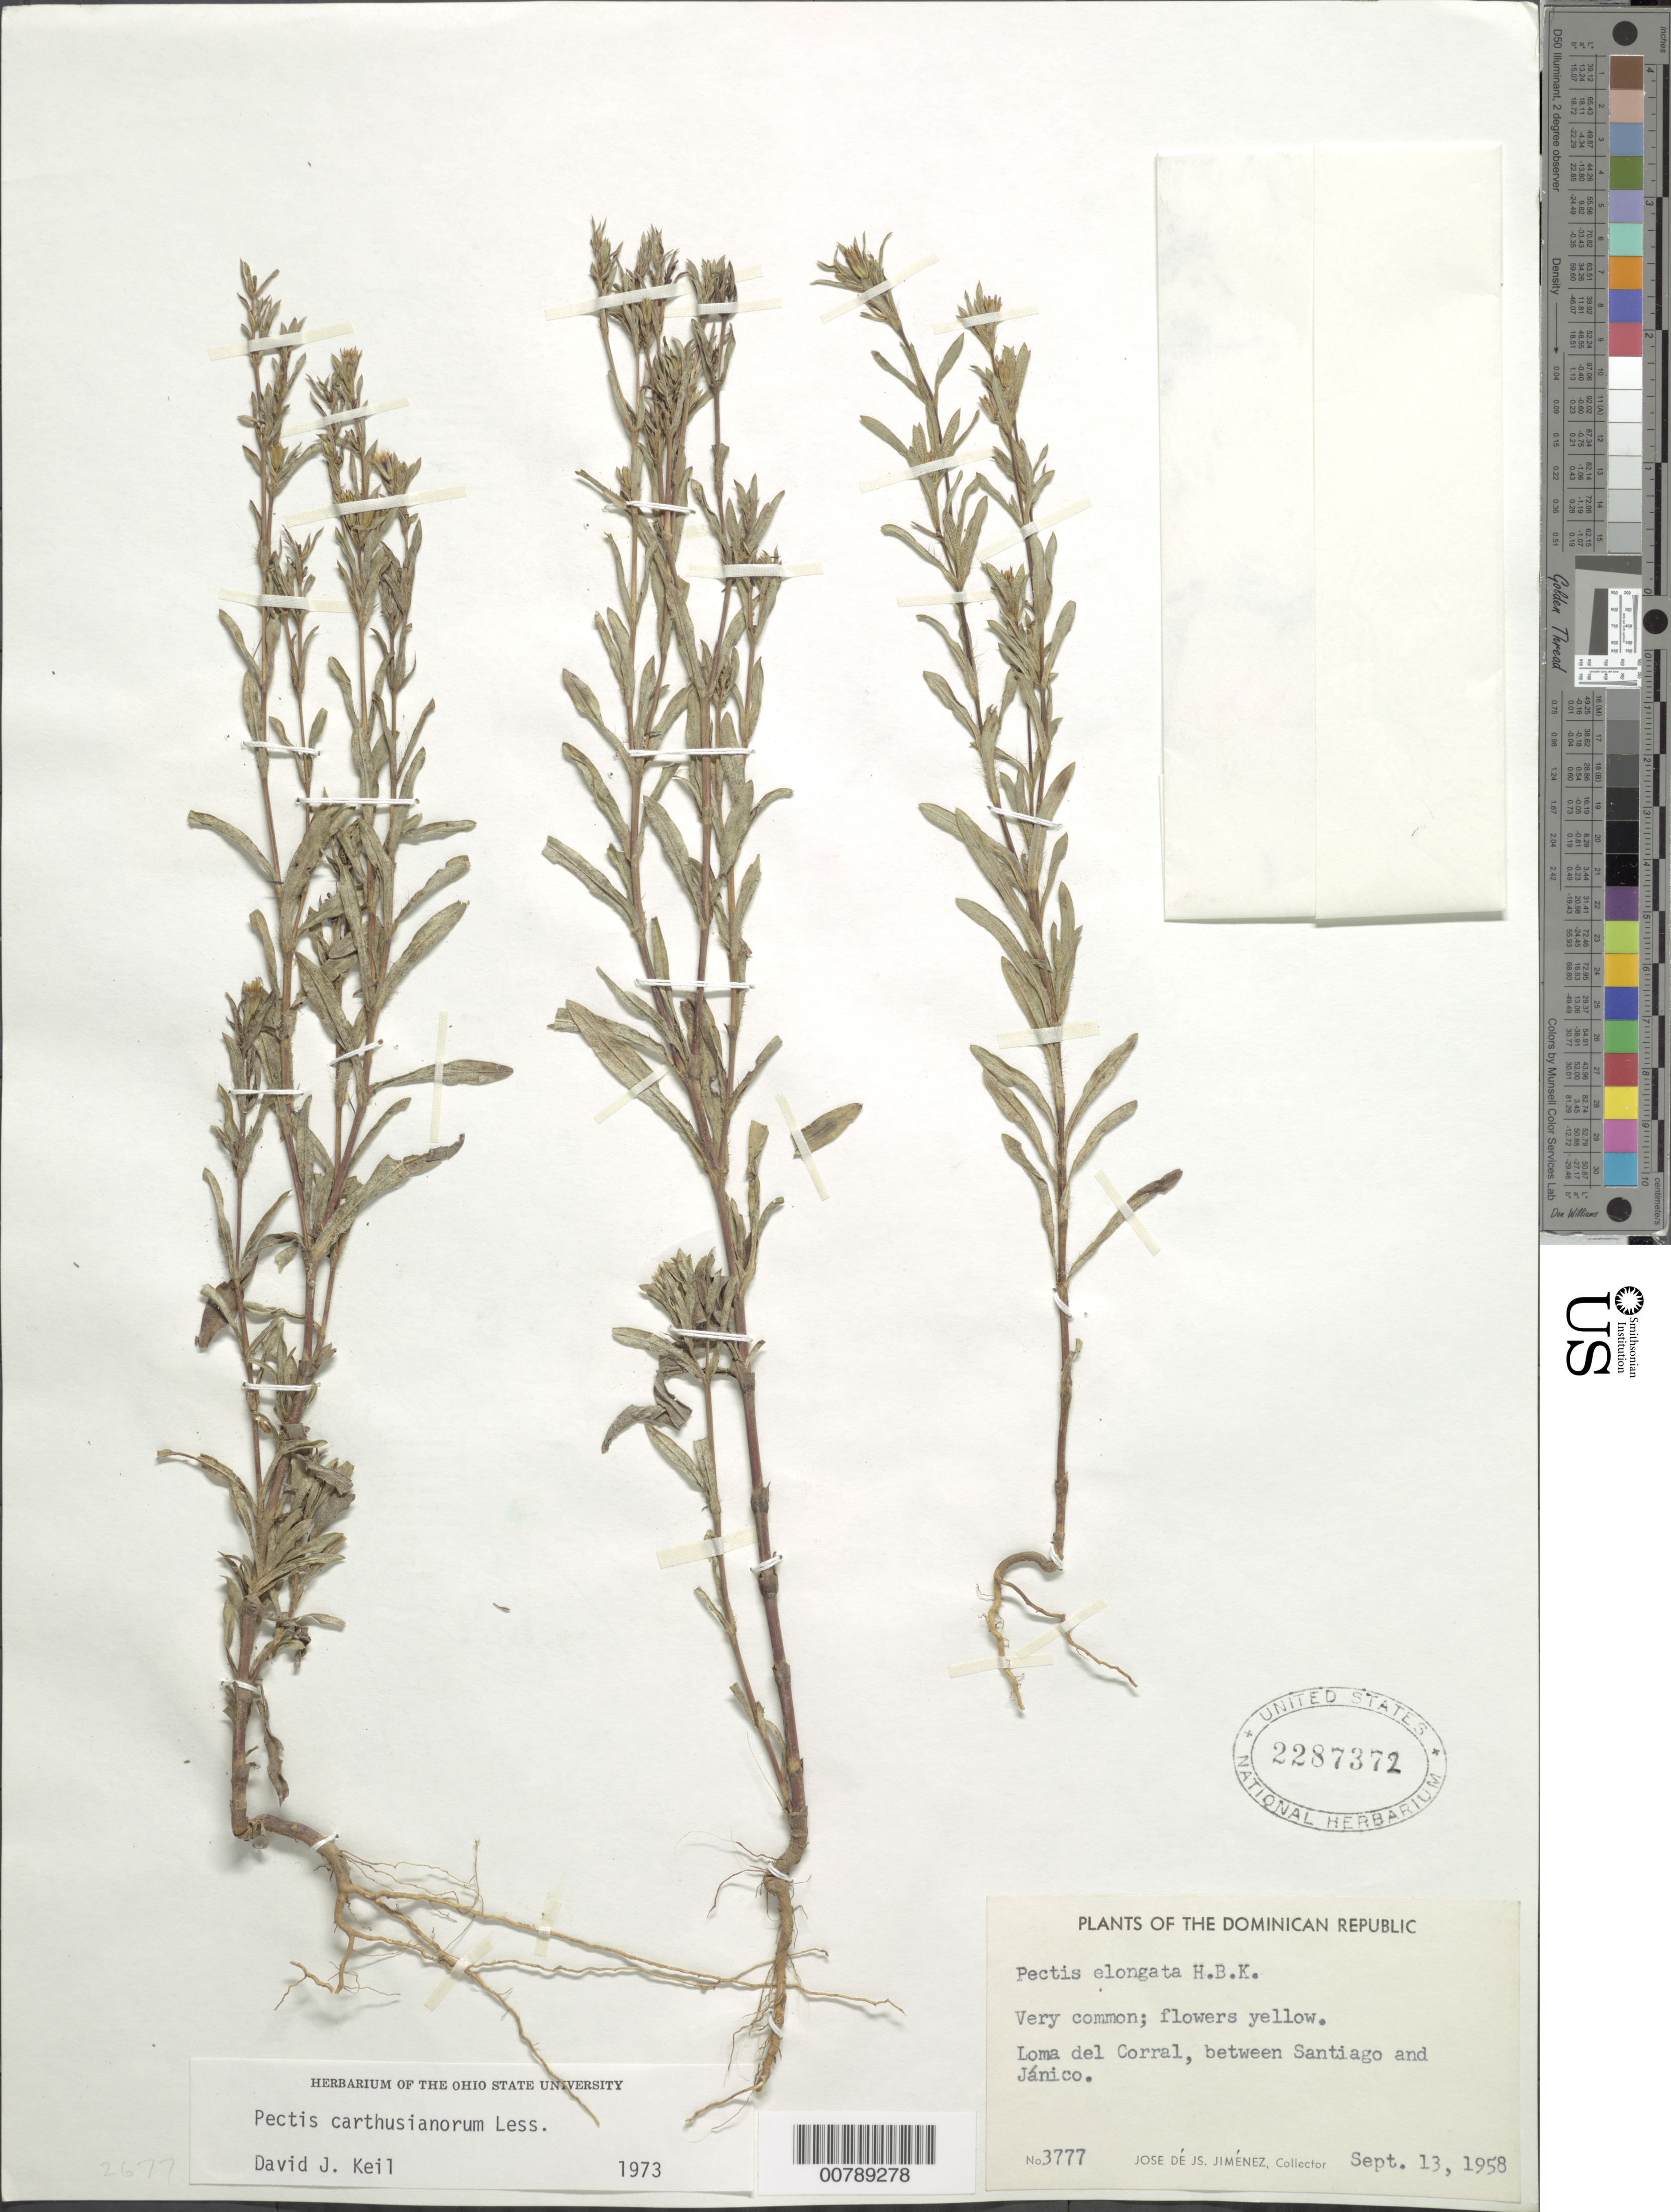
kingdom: Plantae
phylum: Tracheophyta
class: Magnoliopsida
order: Asterales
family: Asteraceae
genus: Pectis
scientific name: Pectis carthusianorum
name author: Less.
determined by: Keil, D. J.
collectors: J. J. Jiménez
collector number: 3777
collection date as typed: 13 Sep 1958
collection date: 1958-09-13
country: Dominican Republic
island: Hispaniola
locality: Loma del Corral, between Santiago and Jánico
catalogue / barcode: US 2287372